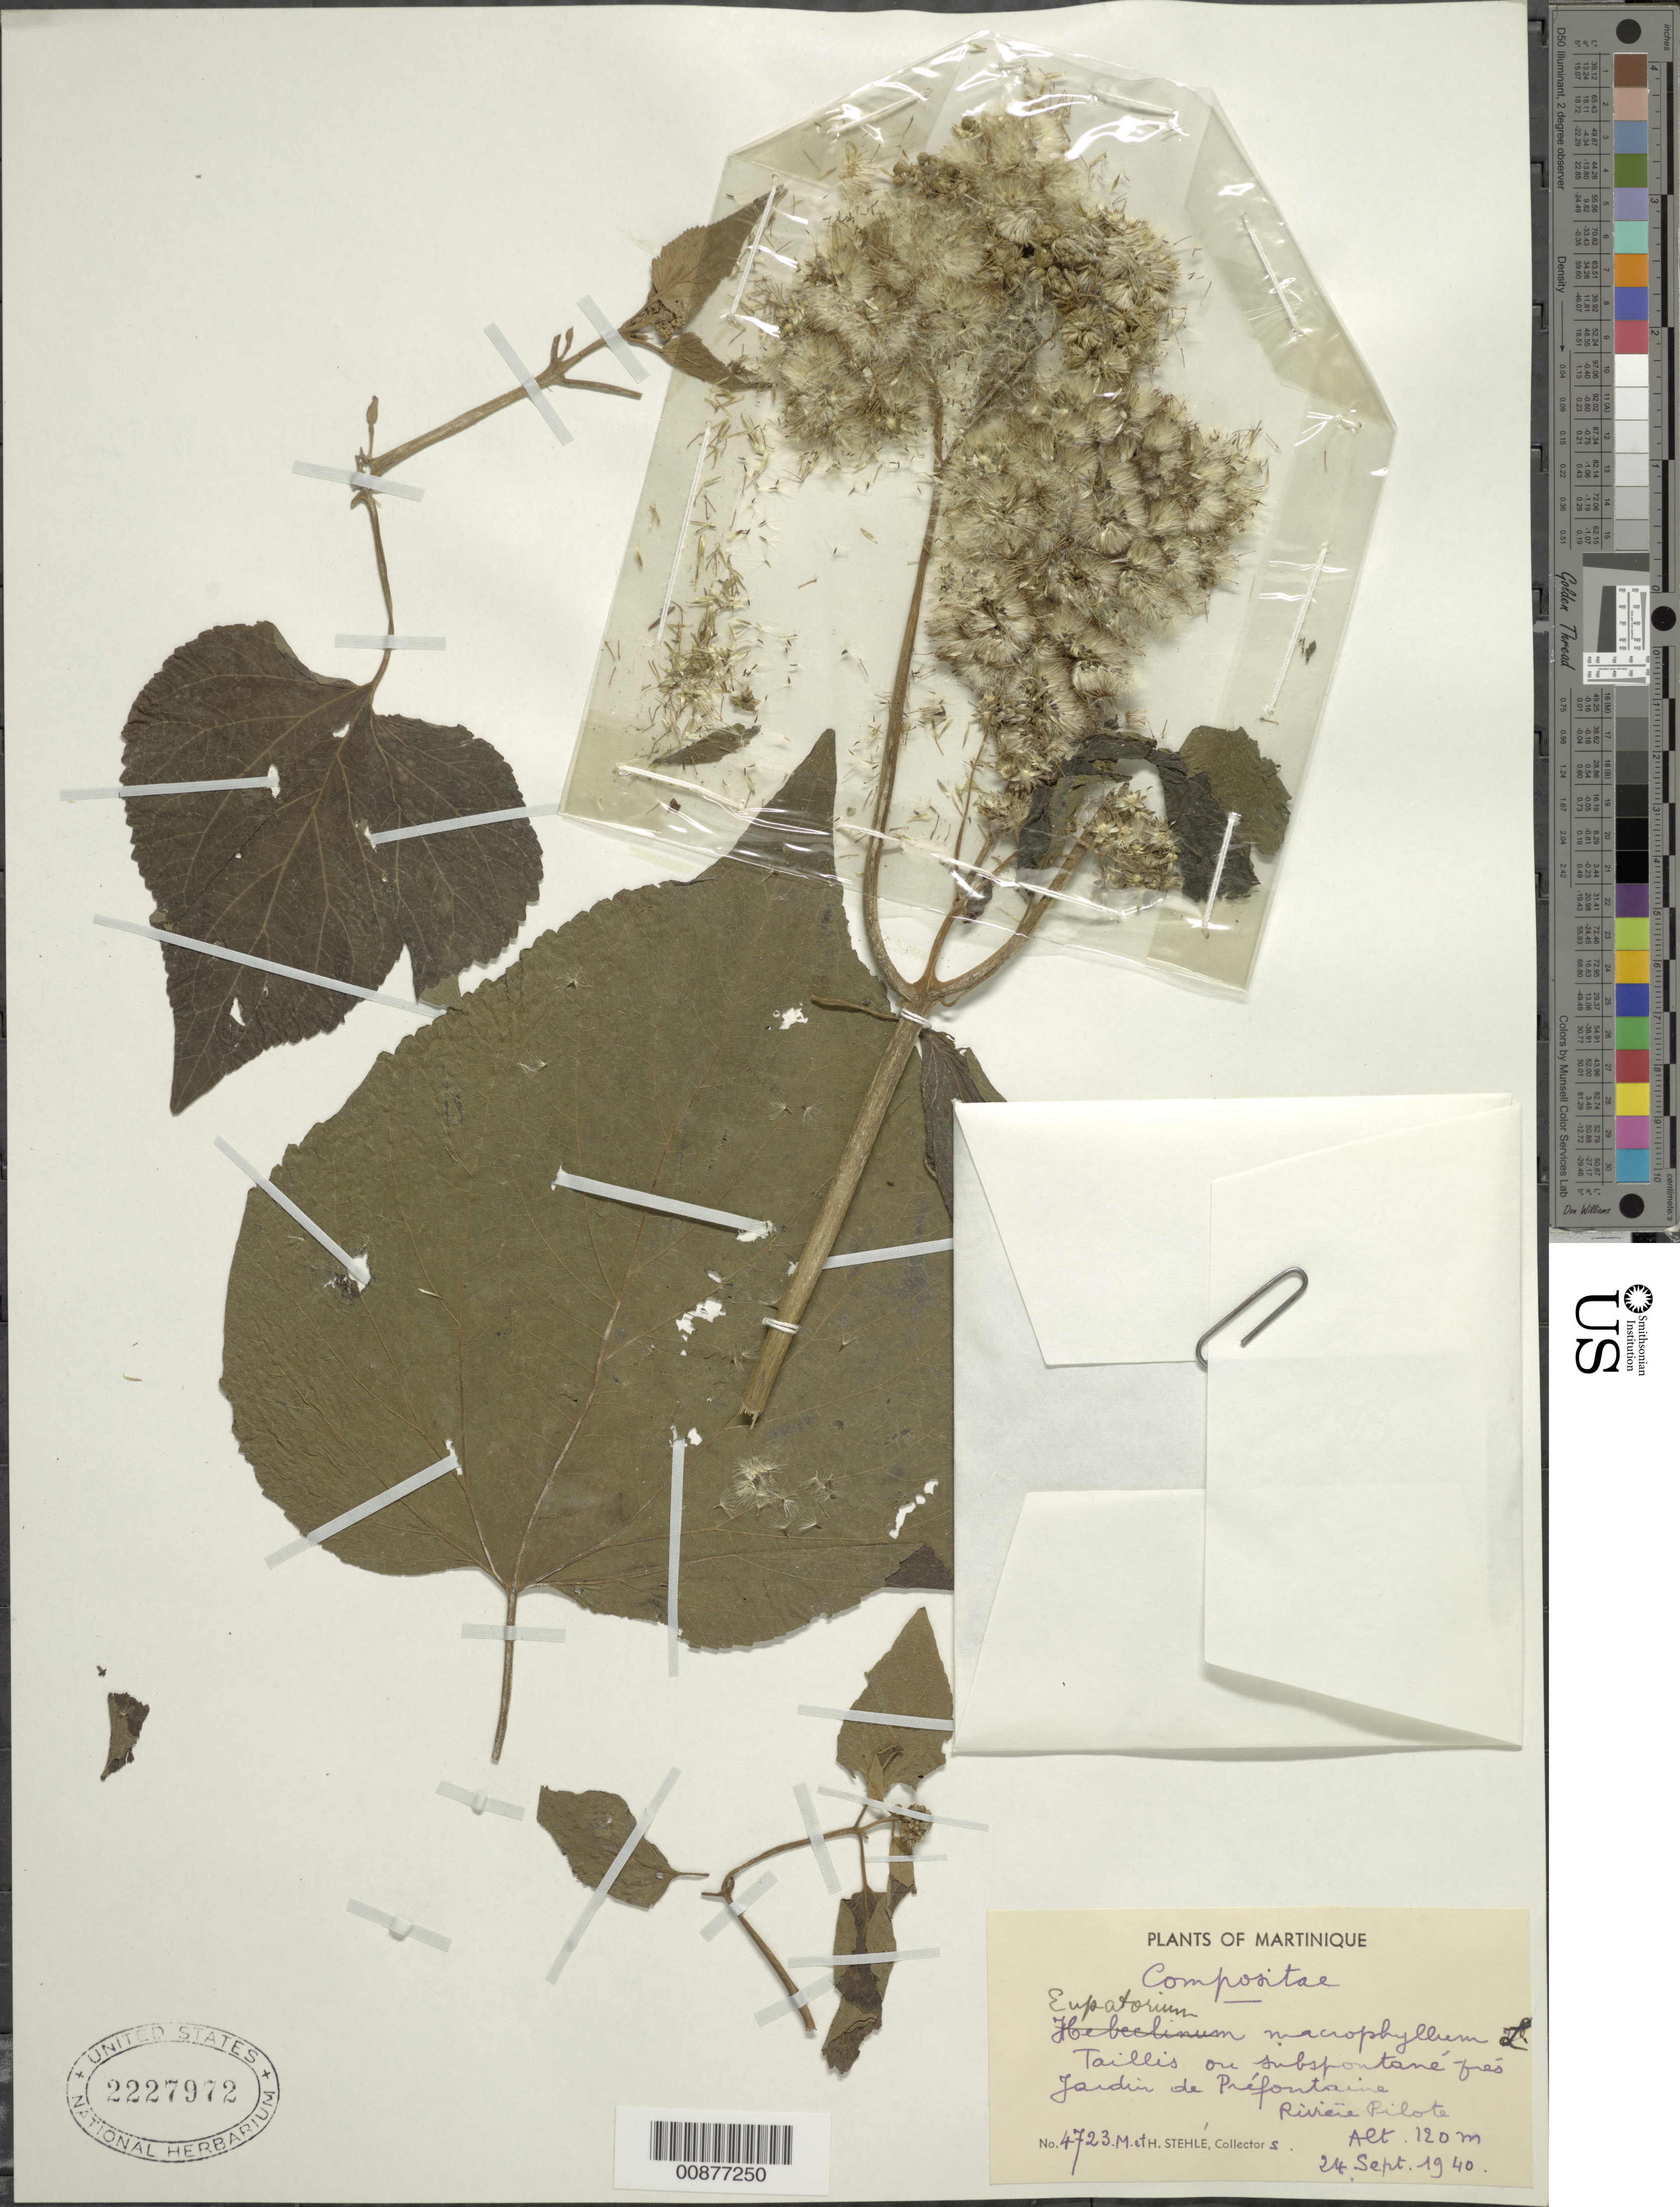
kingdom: Plantae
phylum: Tracheophyta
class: Magnoliopsida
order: Asterales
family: Asteraceae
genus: Hebeclinium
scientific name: Hebeclinium macrophyllum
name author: (L.) DC.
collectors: H. Stehlé & M. Stehlé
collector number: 4723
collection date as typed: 24 Sep 1940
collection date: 1940-09-24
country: Martinique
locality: Prés Jardin de Préfontaine, Riviére Pilote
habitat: Taillis on subspontané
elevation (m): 120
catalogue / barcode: US 2227972